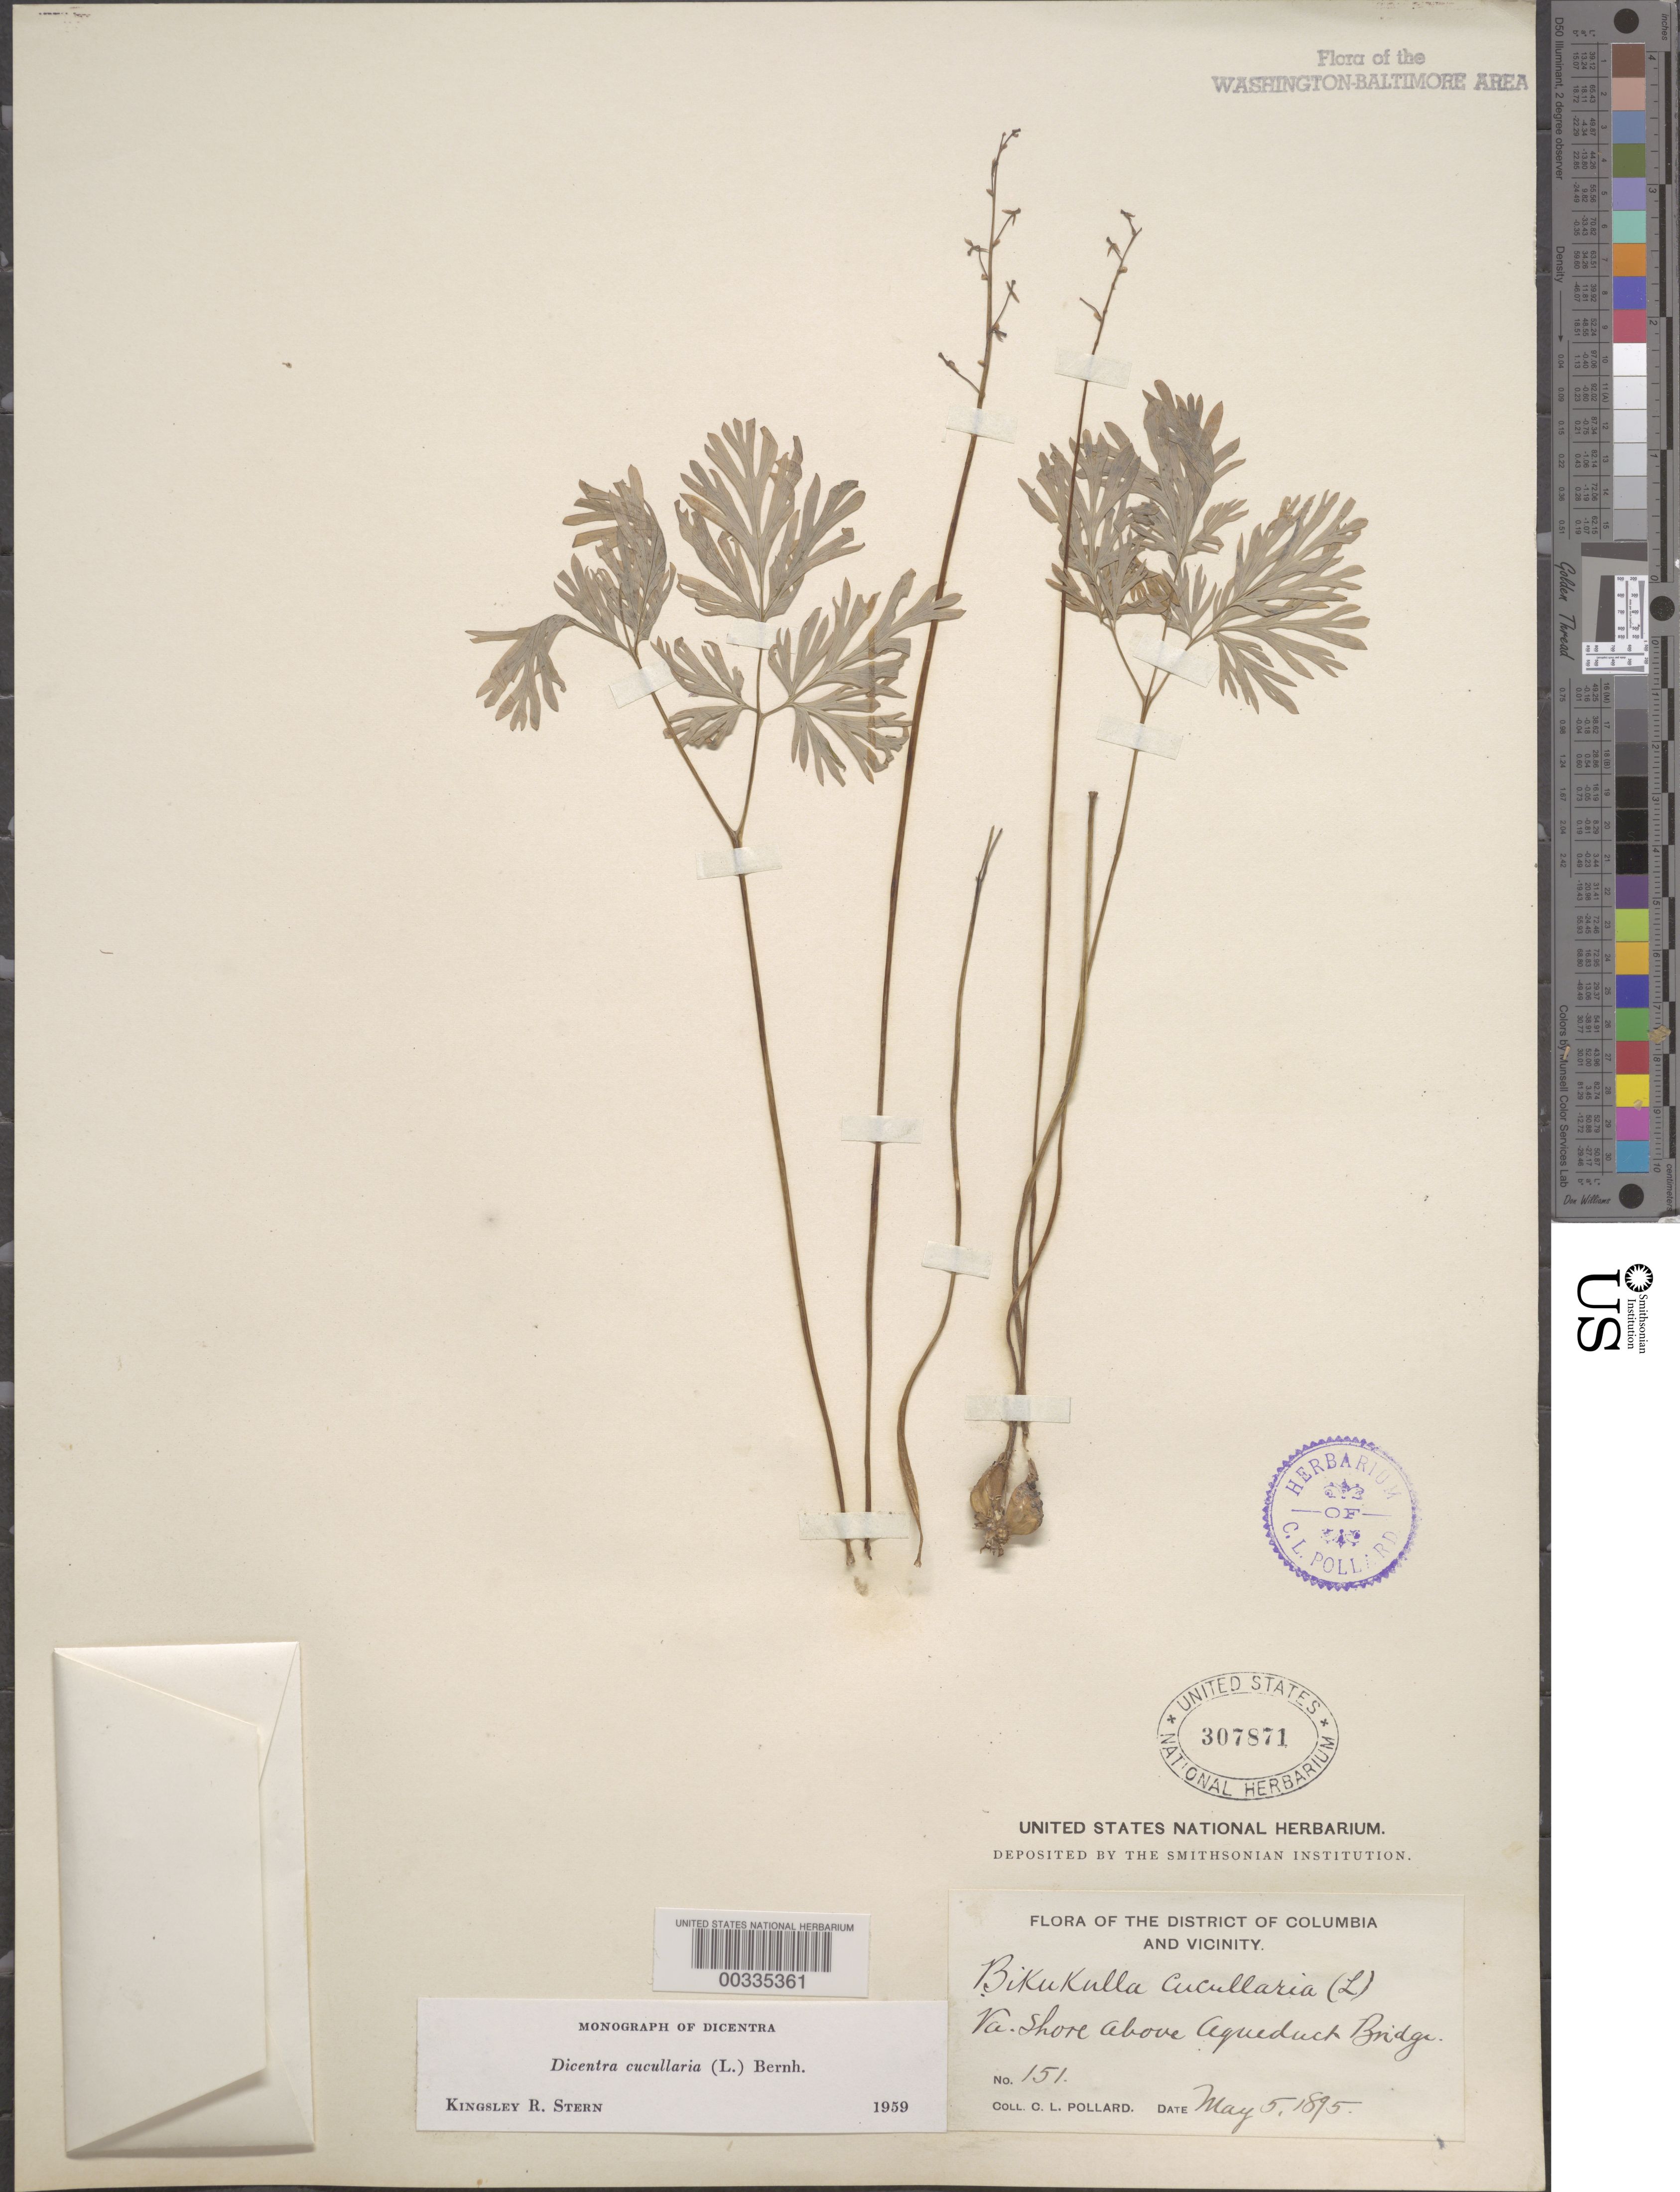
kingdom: Plantae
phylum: Tracheophyta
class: Magnoliopsida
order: Ranunculales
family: Papaveraceae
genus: Dicentra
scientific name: Dicentra cucullaria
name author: (L.) Bernh.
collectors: C. L. Pollard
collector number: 151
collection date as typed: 05 May 1895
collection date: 1895-05-05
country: United States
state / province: Virginia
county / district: Fairfax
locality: Above Aqueduct Bridge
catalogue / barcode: US 307871